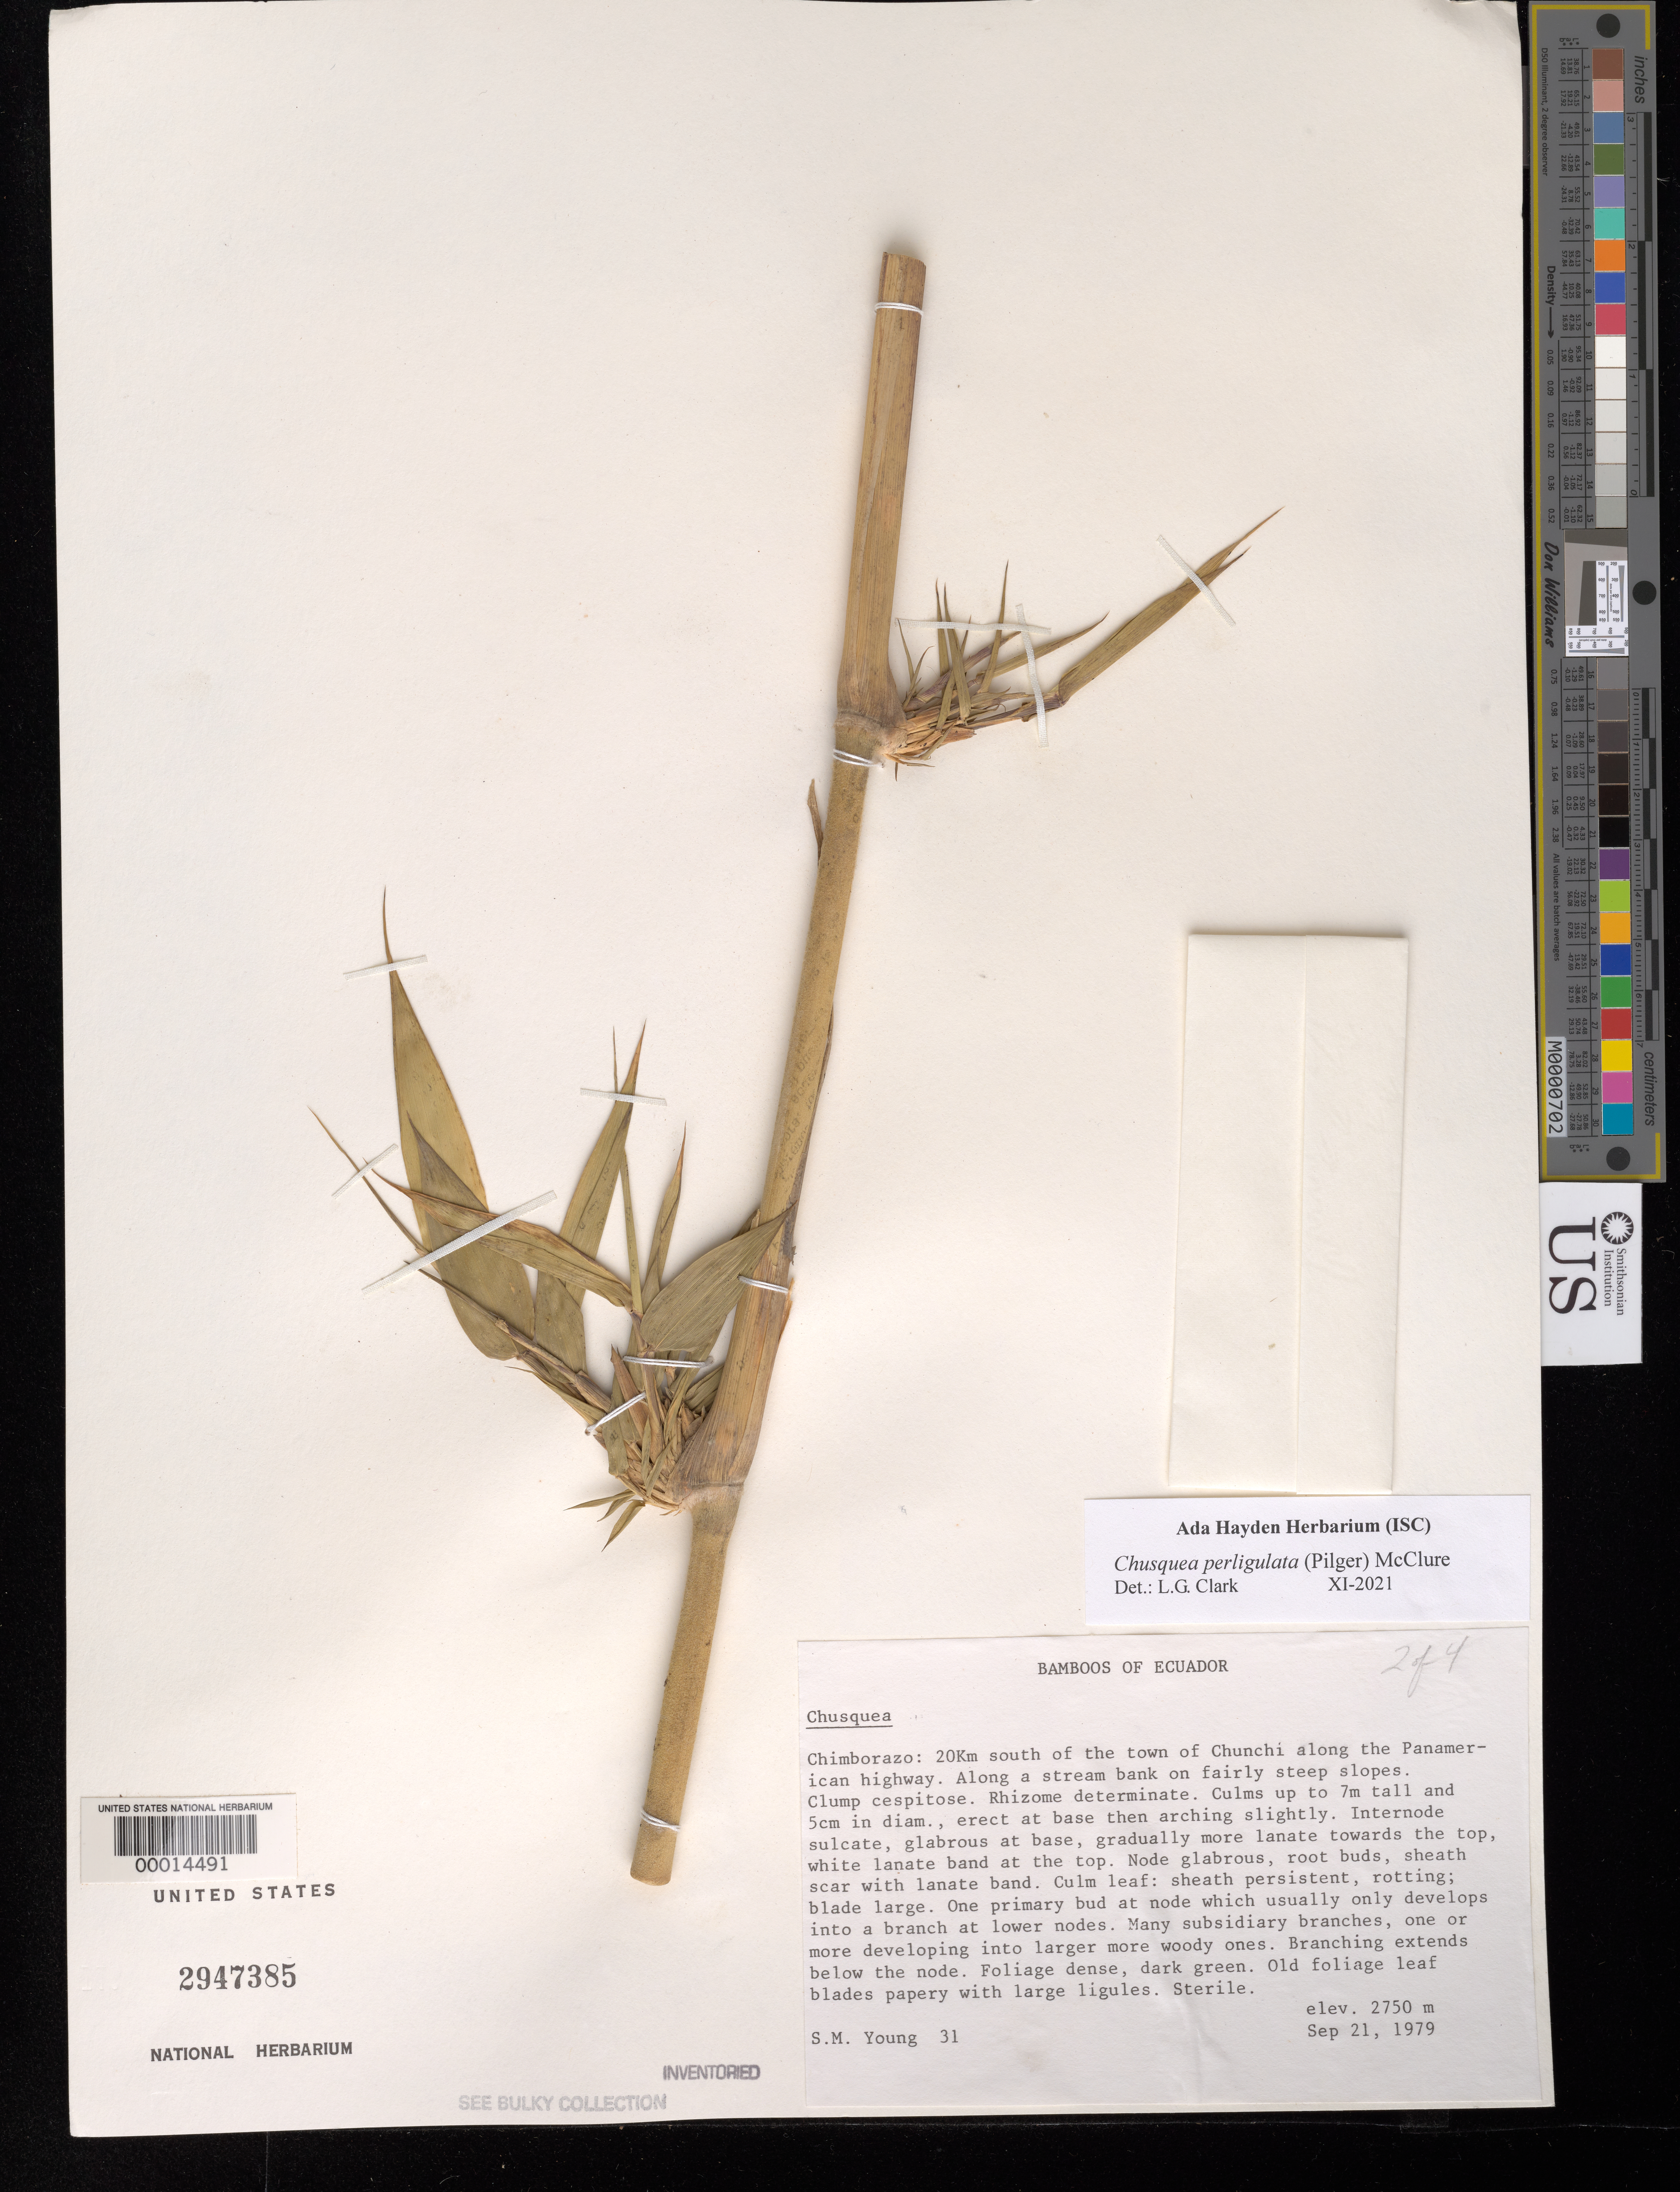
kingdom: Plantae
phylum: Tracheophyta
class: Liliopsida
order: Poales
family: Poaceae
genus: Chusquea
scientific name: Chusquea perligulata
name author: (Pilg.) McClure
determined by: Clark, Lynn G., (ISC), Iowa State University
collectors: S. Young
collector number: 31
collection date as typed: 21 Sep 1979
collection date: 1979-09-21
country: Ecuador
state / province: Chimborazo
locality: Chunchi, Pan American Hwy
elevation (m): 2750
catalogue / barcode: US 2947385